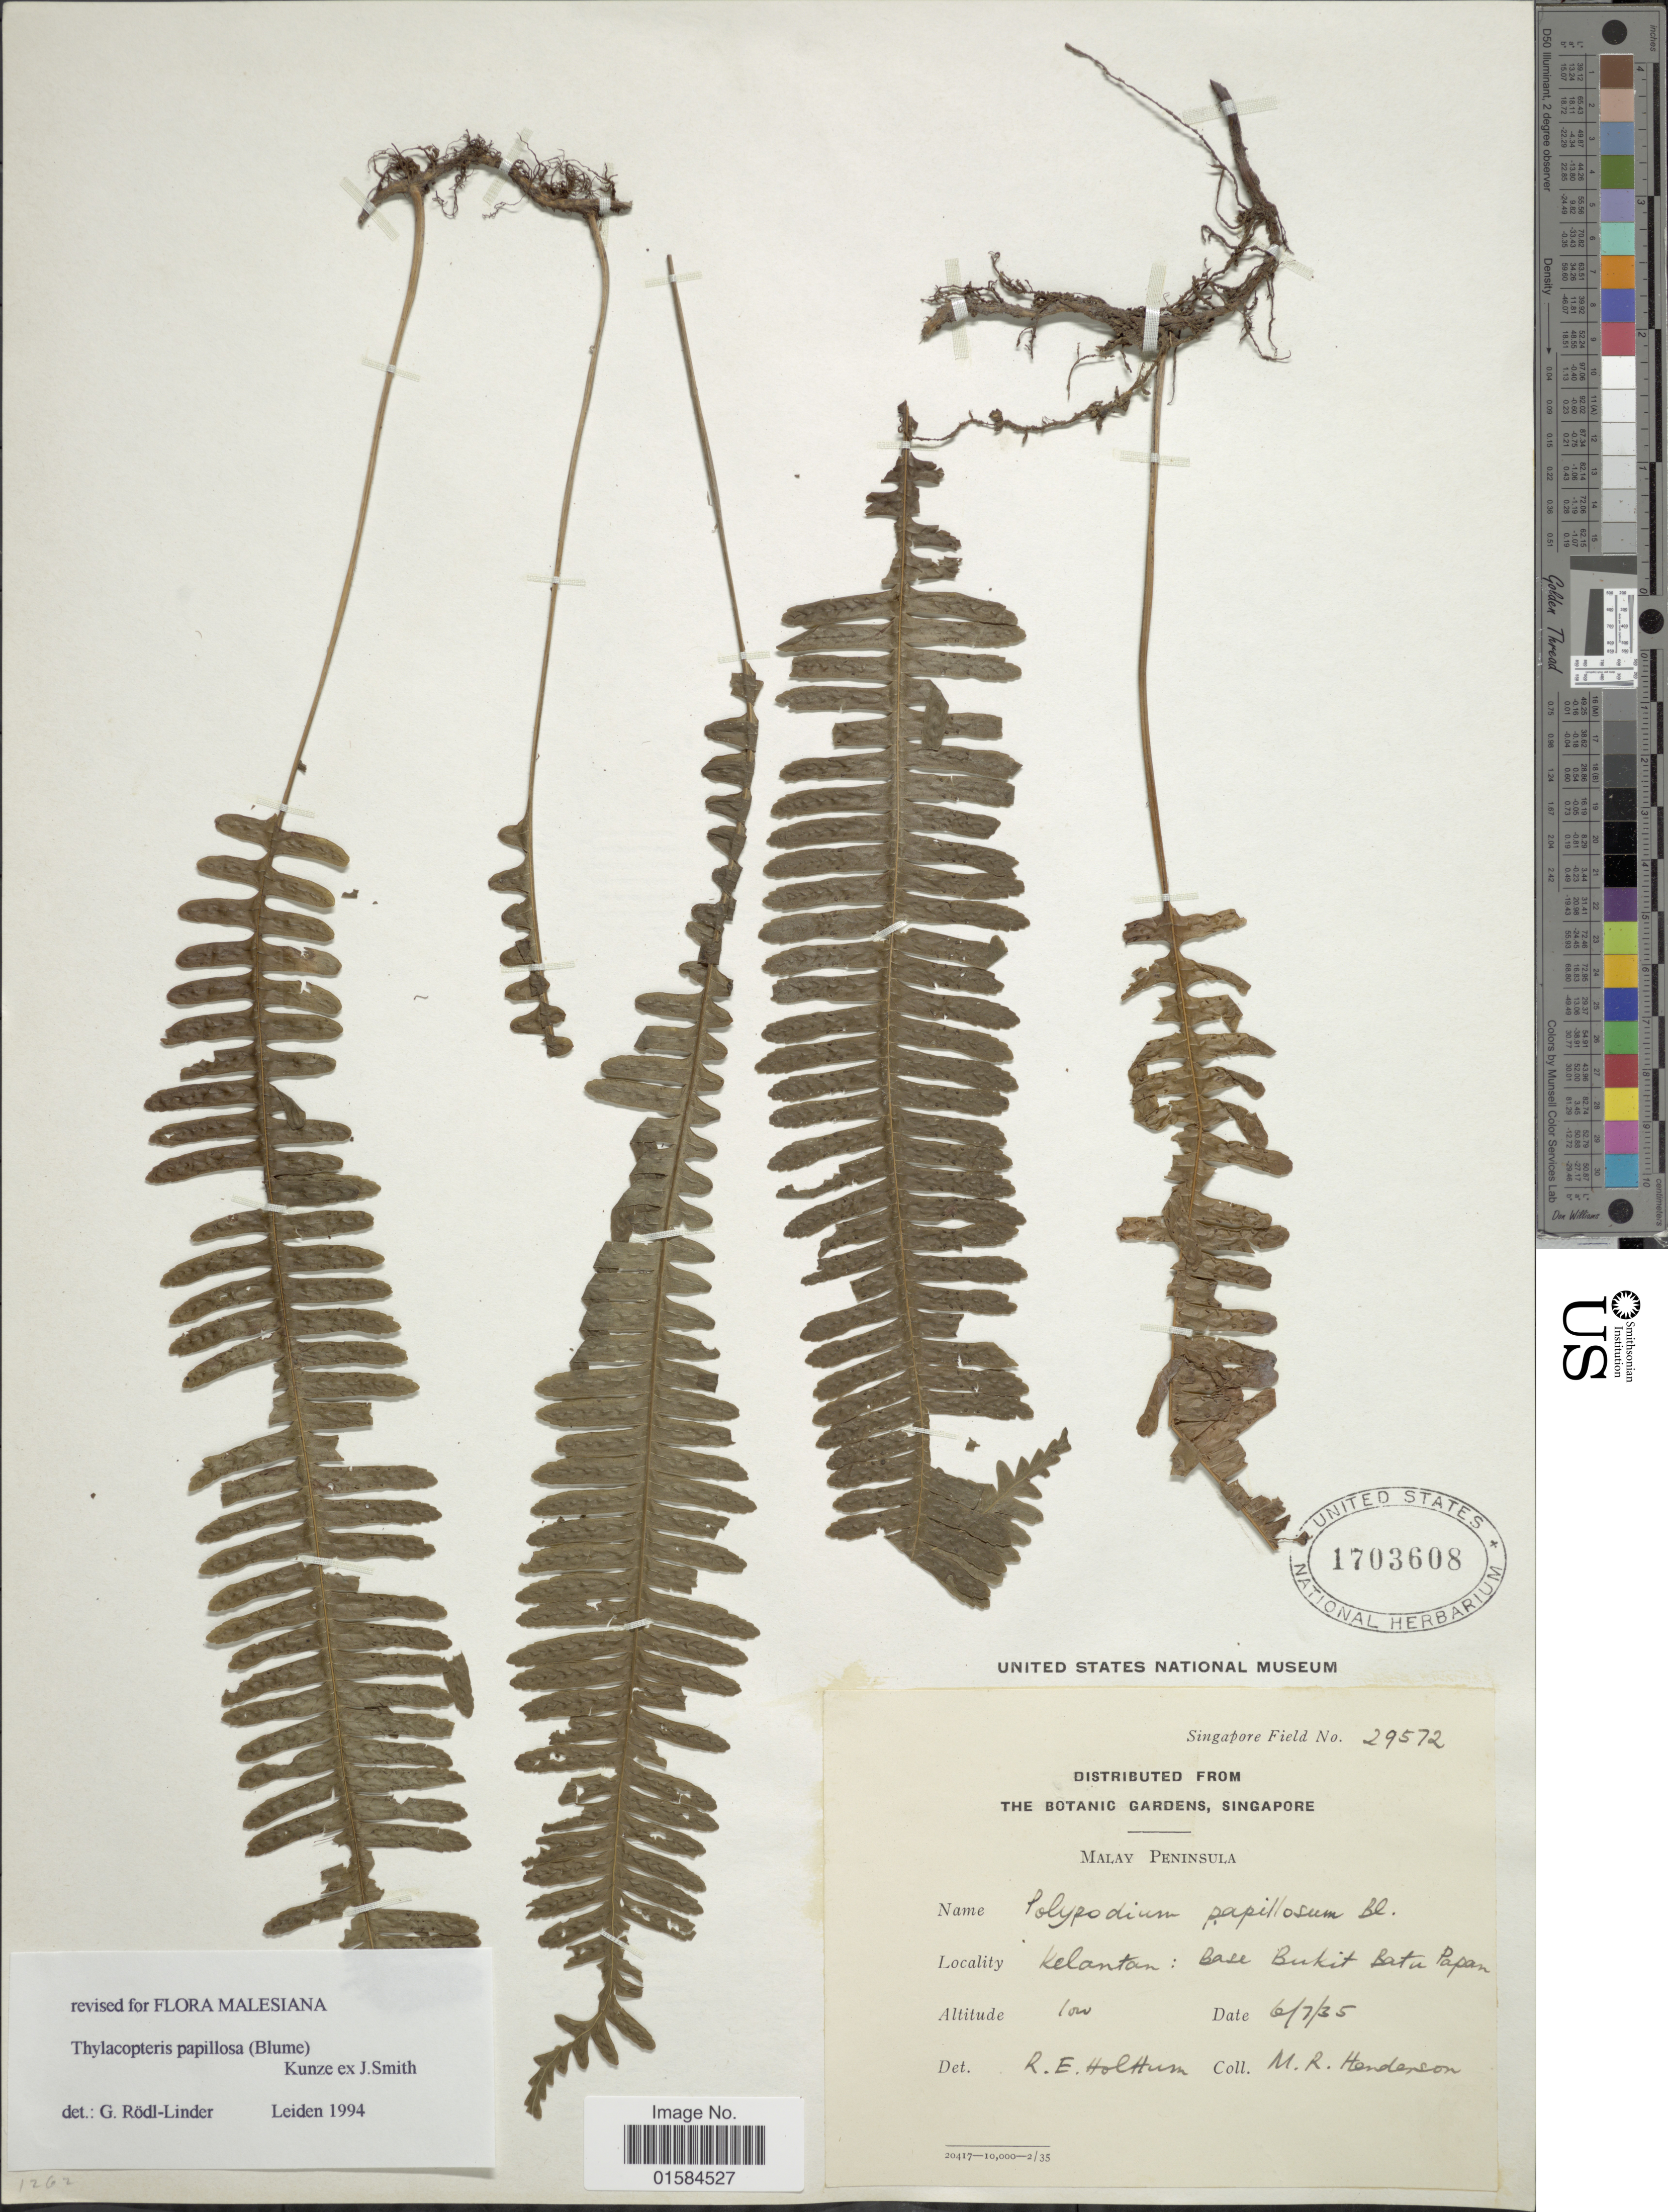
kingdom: Plantae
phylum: Tracheophyta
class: Polypodiopsida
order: Polypodiales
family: Polypodiaceae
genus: Thylacopteris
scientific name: Thylacopteris papillosa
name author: (Blume) Kunze ex J. Sm.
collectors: M. Henderson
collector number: Singapore Field 29572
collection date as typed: Transcribed d/m/y: 6/7/35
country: Malaysia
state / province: Kelantan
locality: Malay Peninsula, Kelantan, Base Bukit Batu Papan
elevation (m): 10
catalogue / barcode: US 1703608